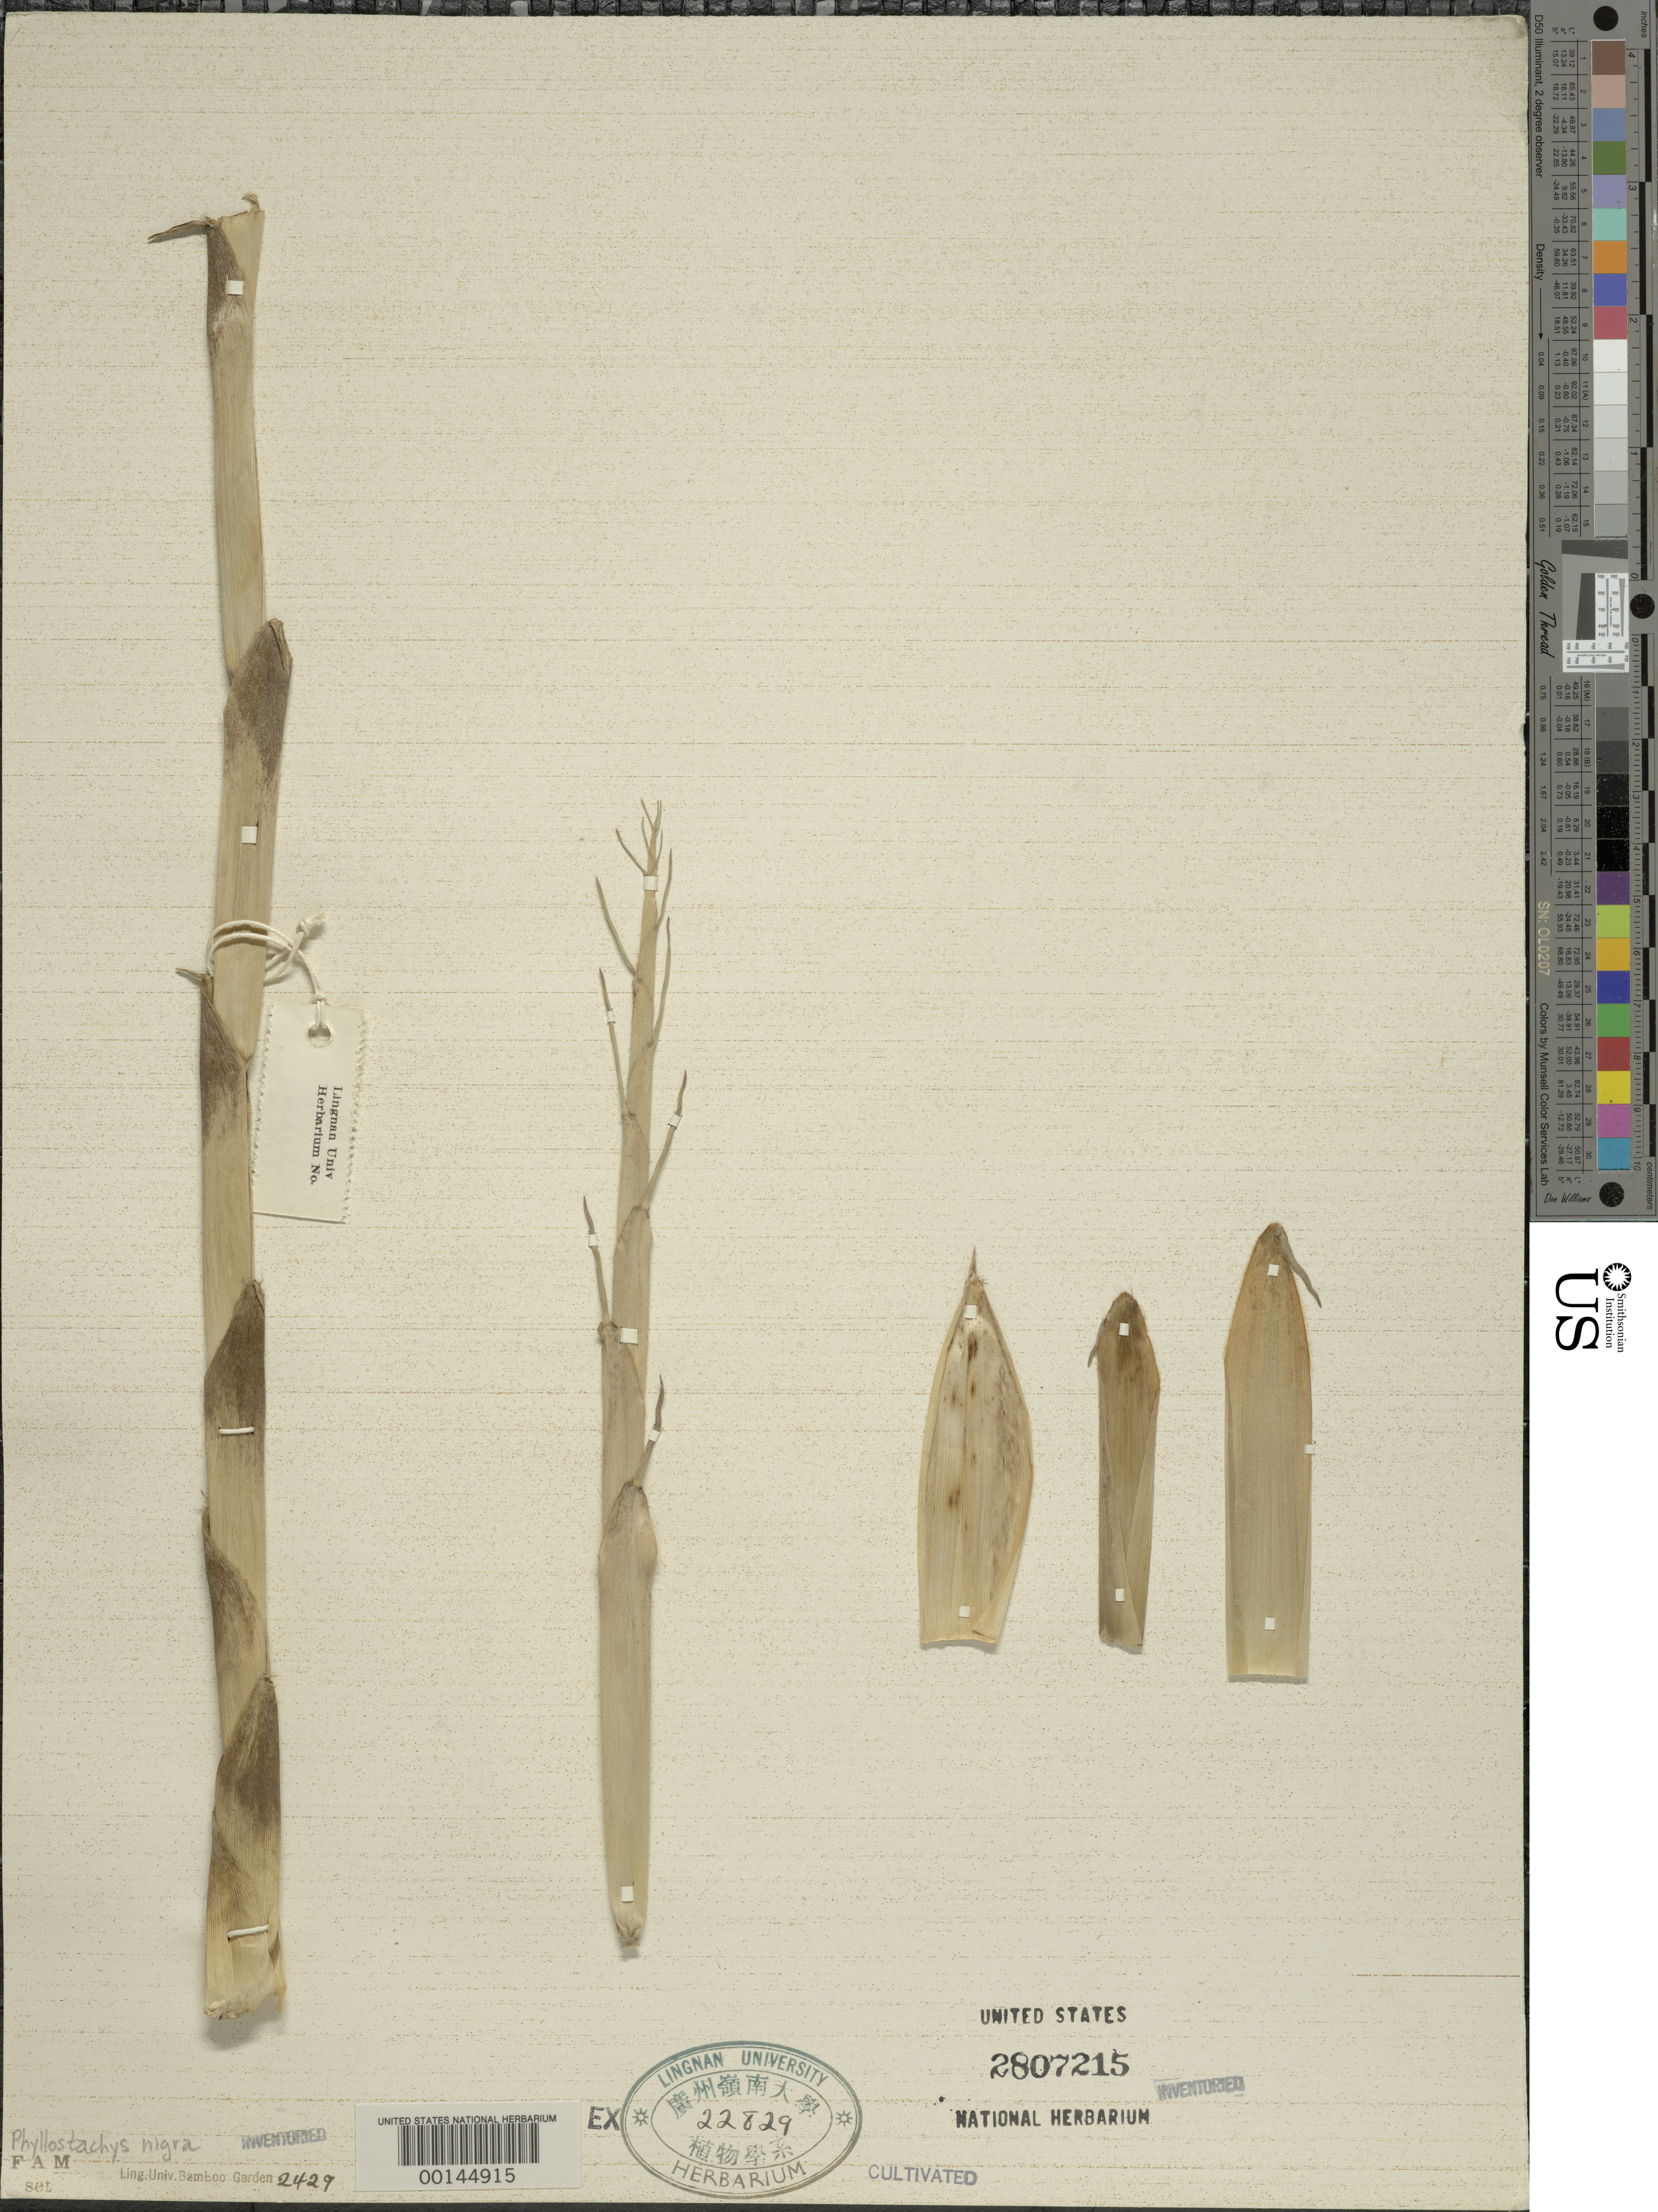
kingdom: Plantae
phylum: Tracheophyta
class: Liliopsida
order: Poales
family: Poaceae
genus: Phyllostachys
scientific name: Phyllostachys nigra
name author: (Lodd. ex Lindl.) Munro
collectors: H. L. Fung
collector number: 20604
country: China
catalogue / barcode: US 2807215